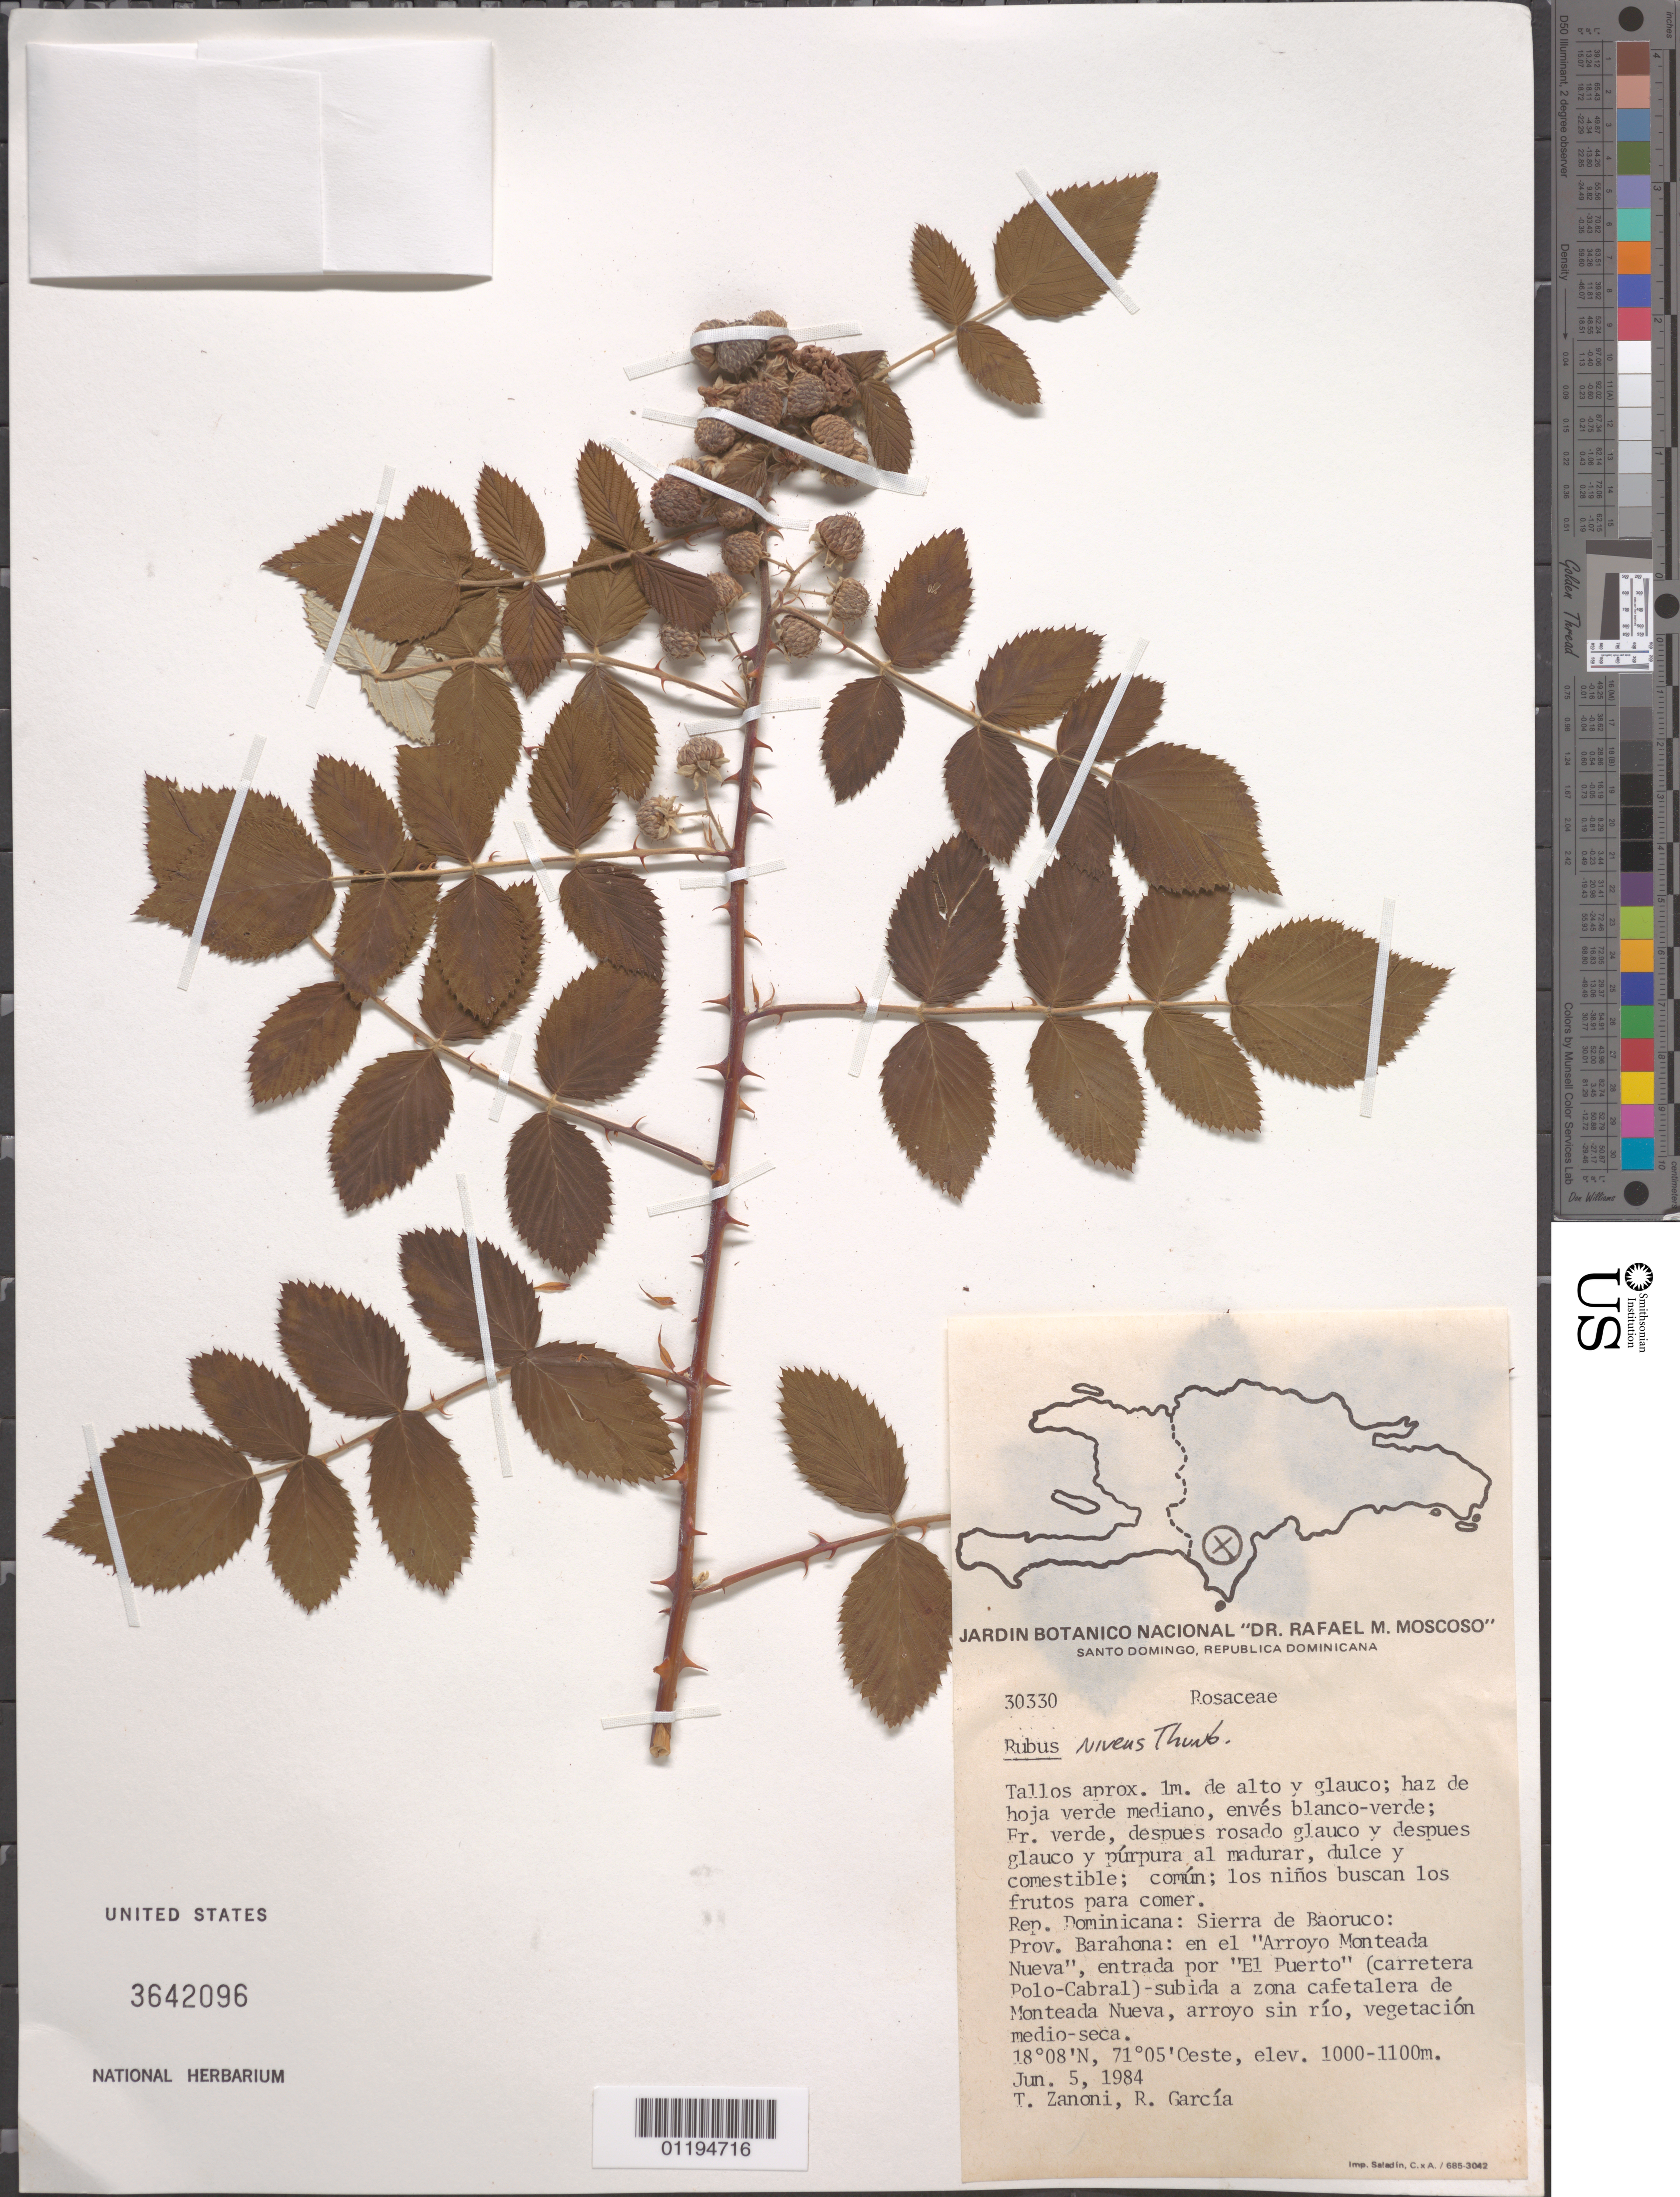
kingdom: Plantae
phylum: Tracheophyta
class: Magnoliopsida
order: Rosales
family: Rosaceae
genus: Rubus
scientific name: Rubus niveus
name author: Thunb.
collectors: T. A. Zanoni & R. Garcia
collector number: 30330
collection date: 1984-06-05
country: Dominican Republic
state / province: Barahona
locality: Sierra de Baoruco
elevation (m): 1000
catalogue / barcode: US 3642096